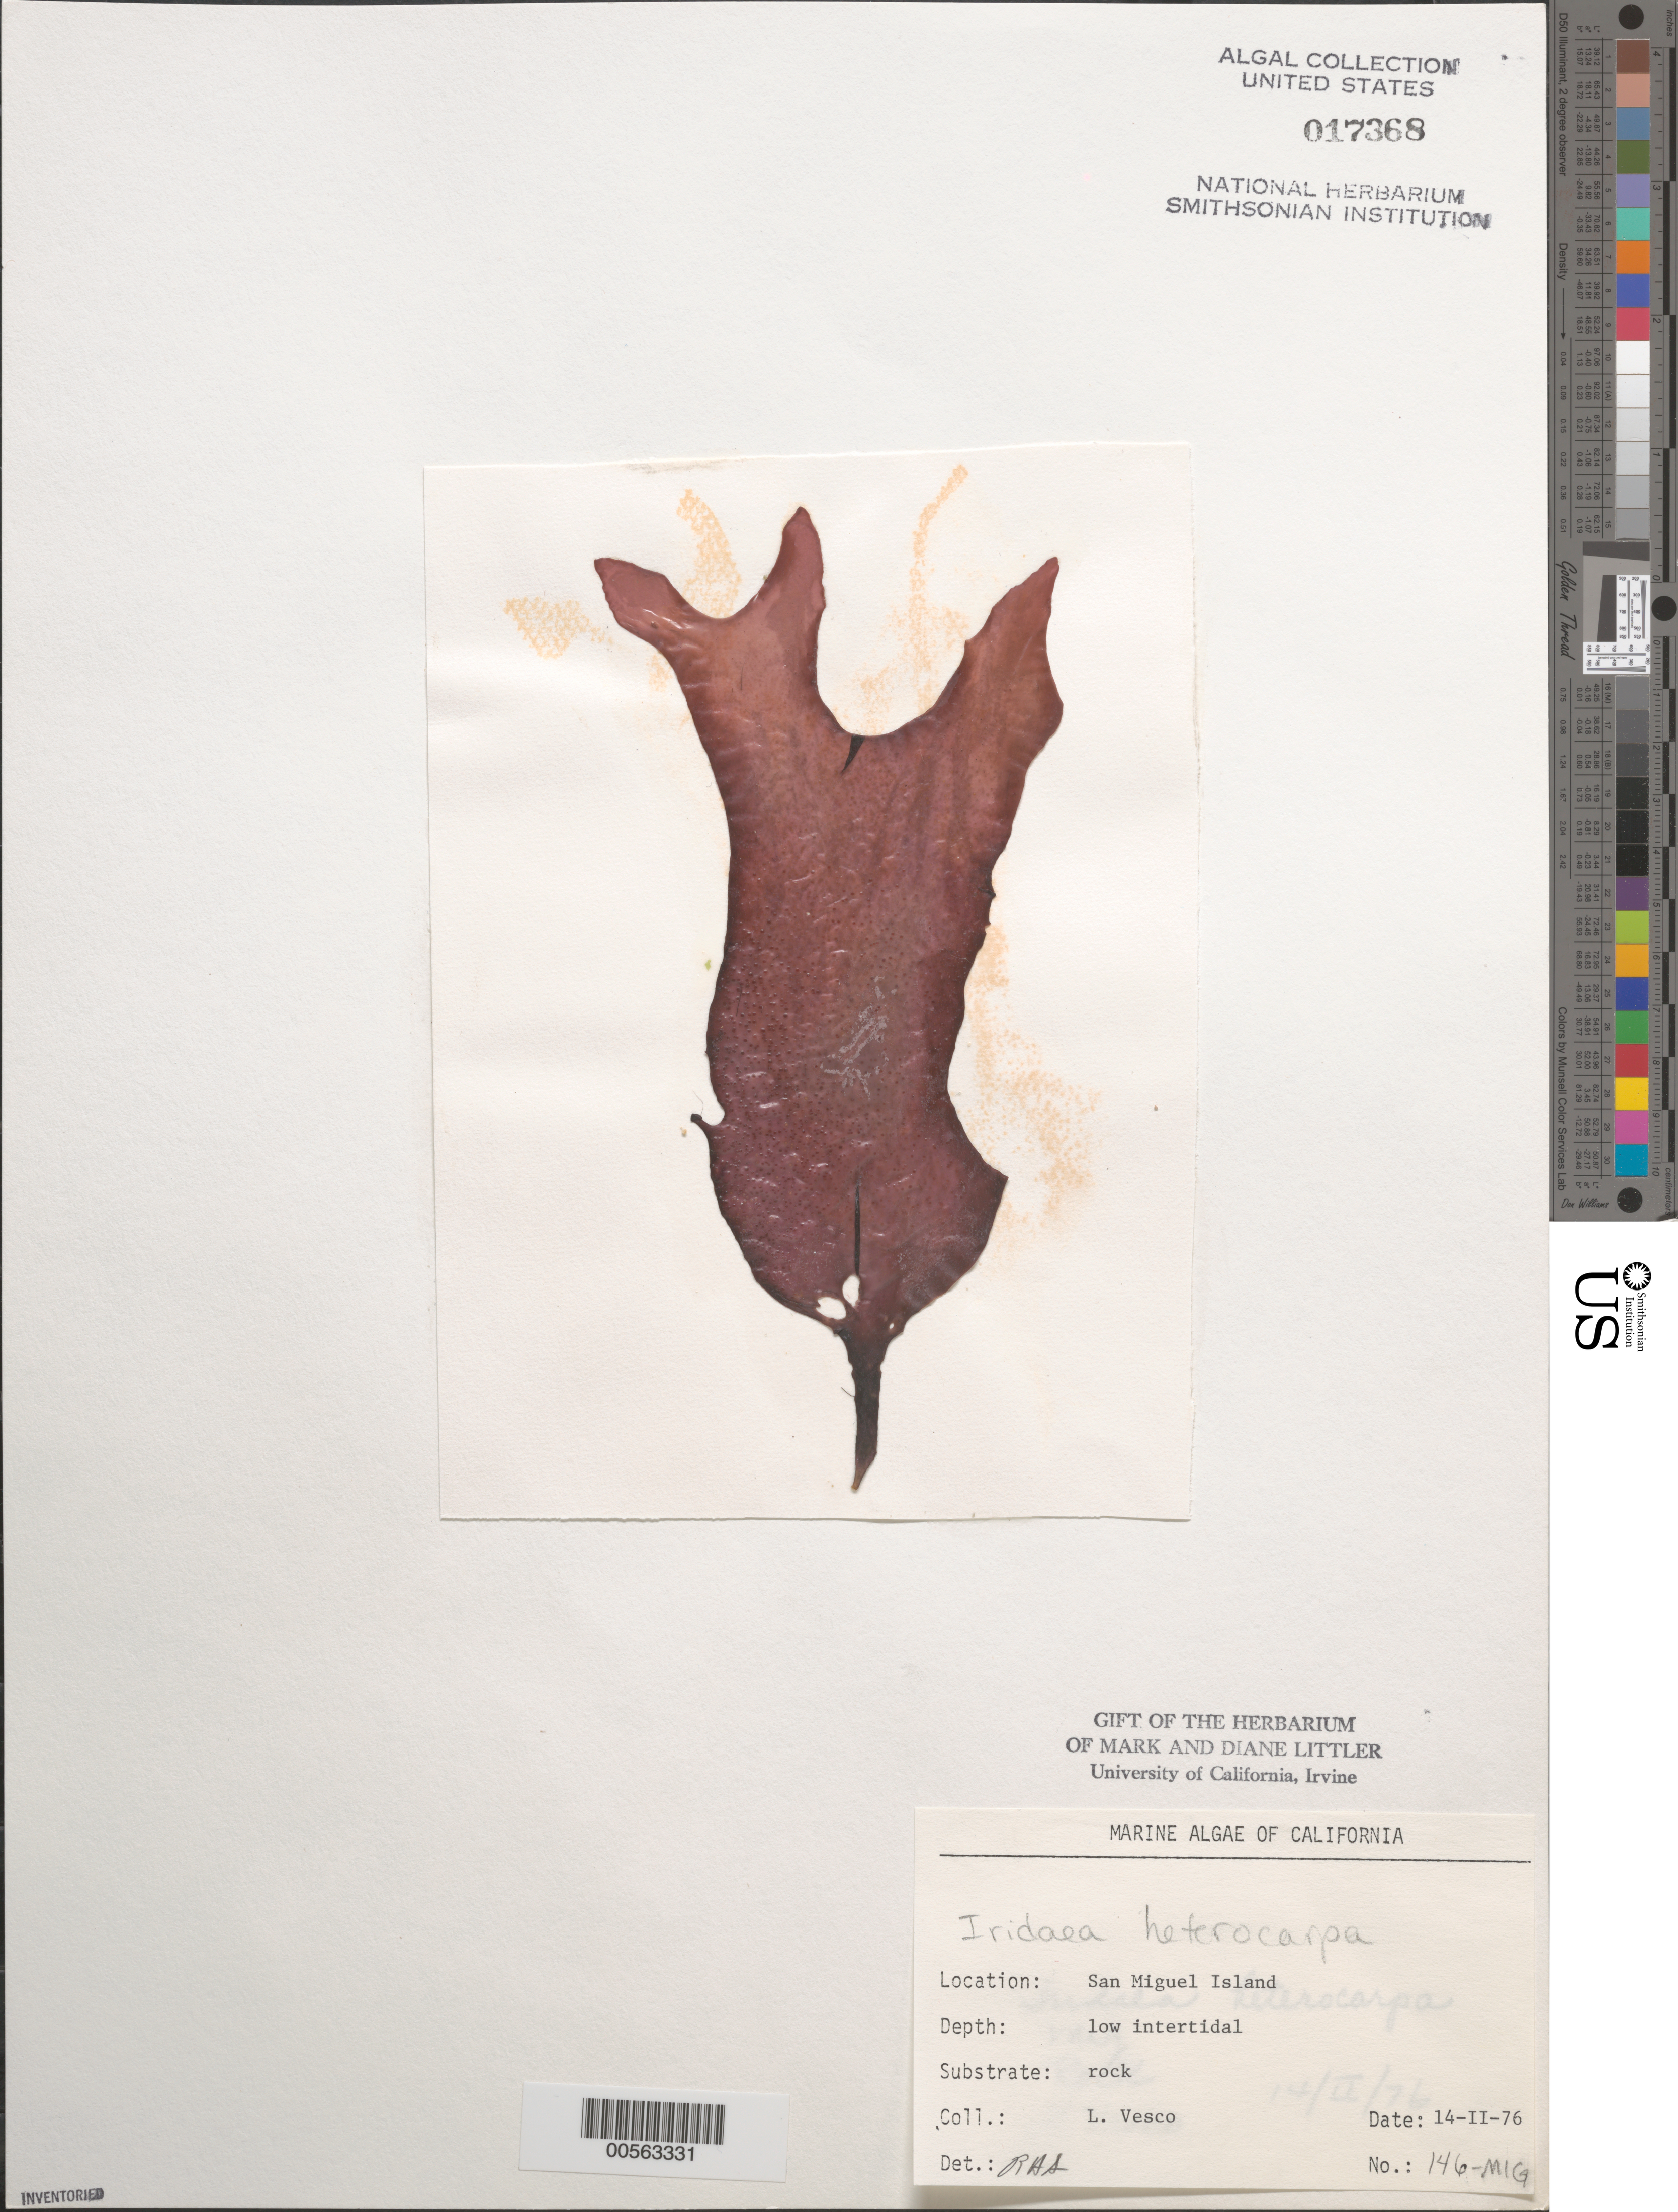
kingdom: Plantae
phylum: Rhodophyta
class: Florideophyceae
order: Gigartinales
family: Gigartinaceae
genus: Chondrus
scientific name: Chondrus crispus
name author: Stackh.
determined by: Algae name updating Project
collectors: L. Vesco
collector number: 146-mig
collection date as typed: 14 Feb 1976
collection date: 1976-02-14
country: United States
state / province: California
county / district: Santa Barbara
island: San Miguel Island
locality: Cuyler Harbor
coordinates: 34 02'55"N, 120 20'08"W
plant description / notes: BLM-SOCALBIGHT Rocky Intertidal Survey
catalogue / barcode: US 17368